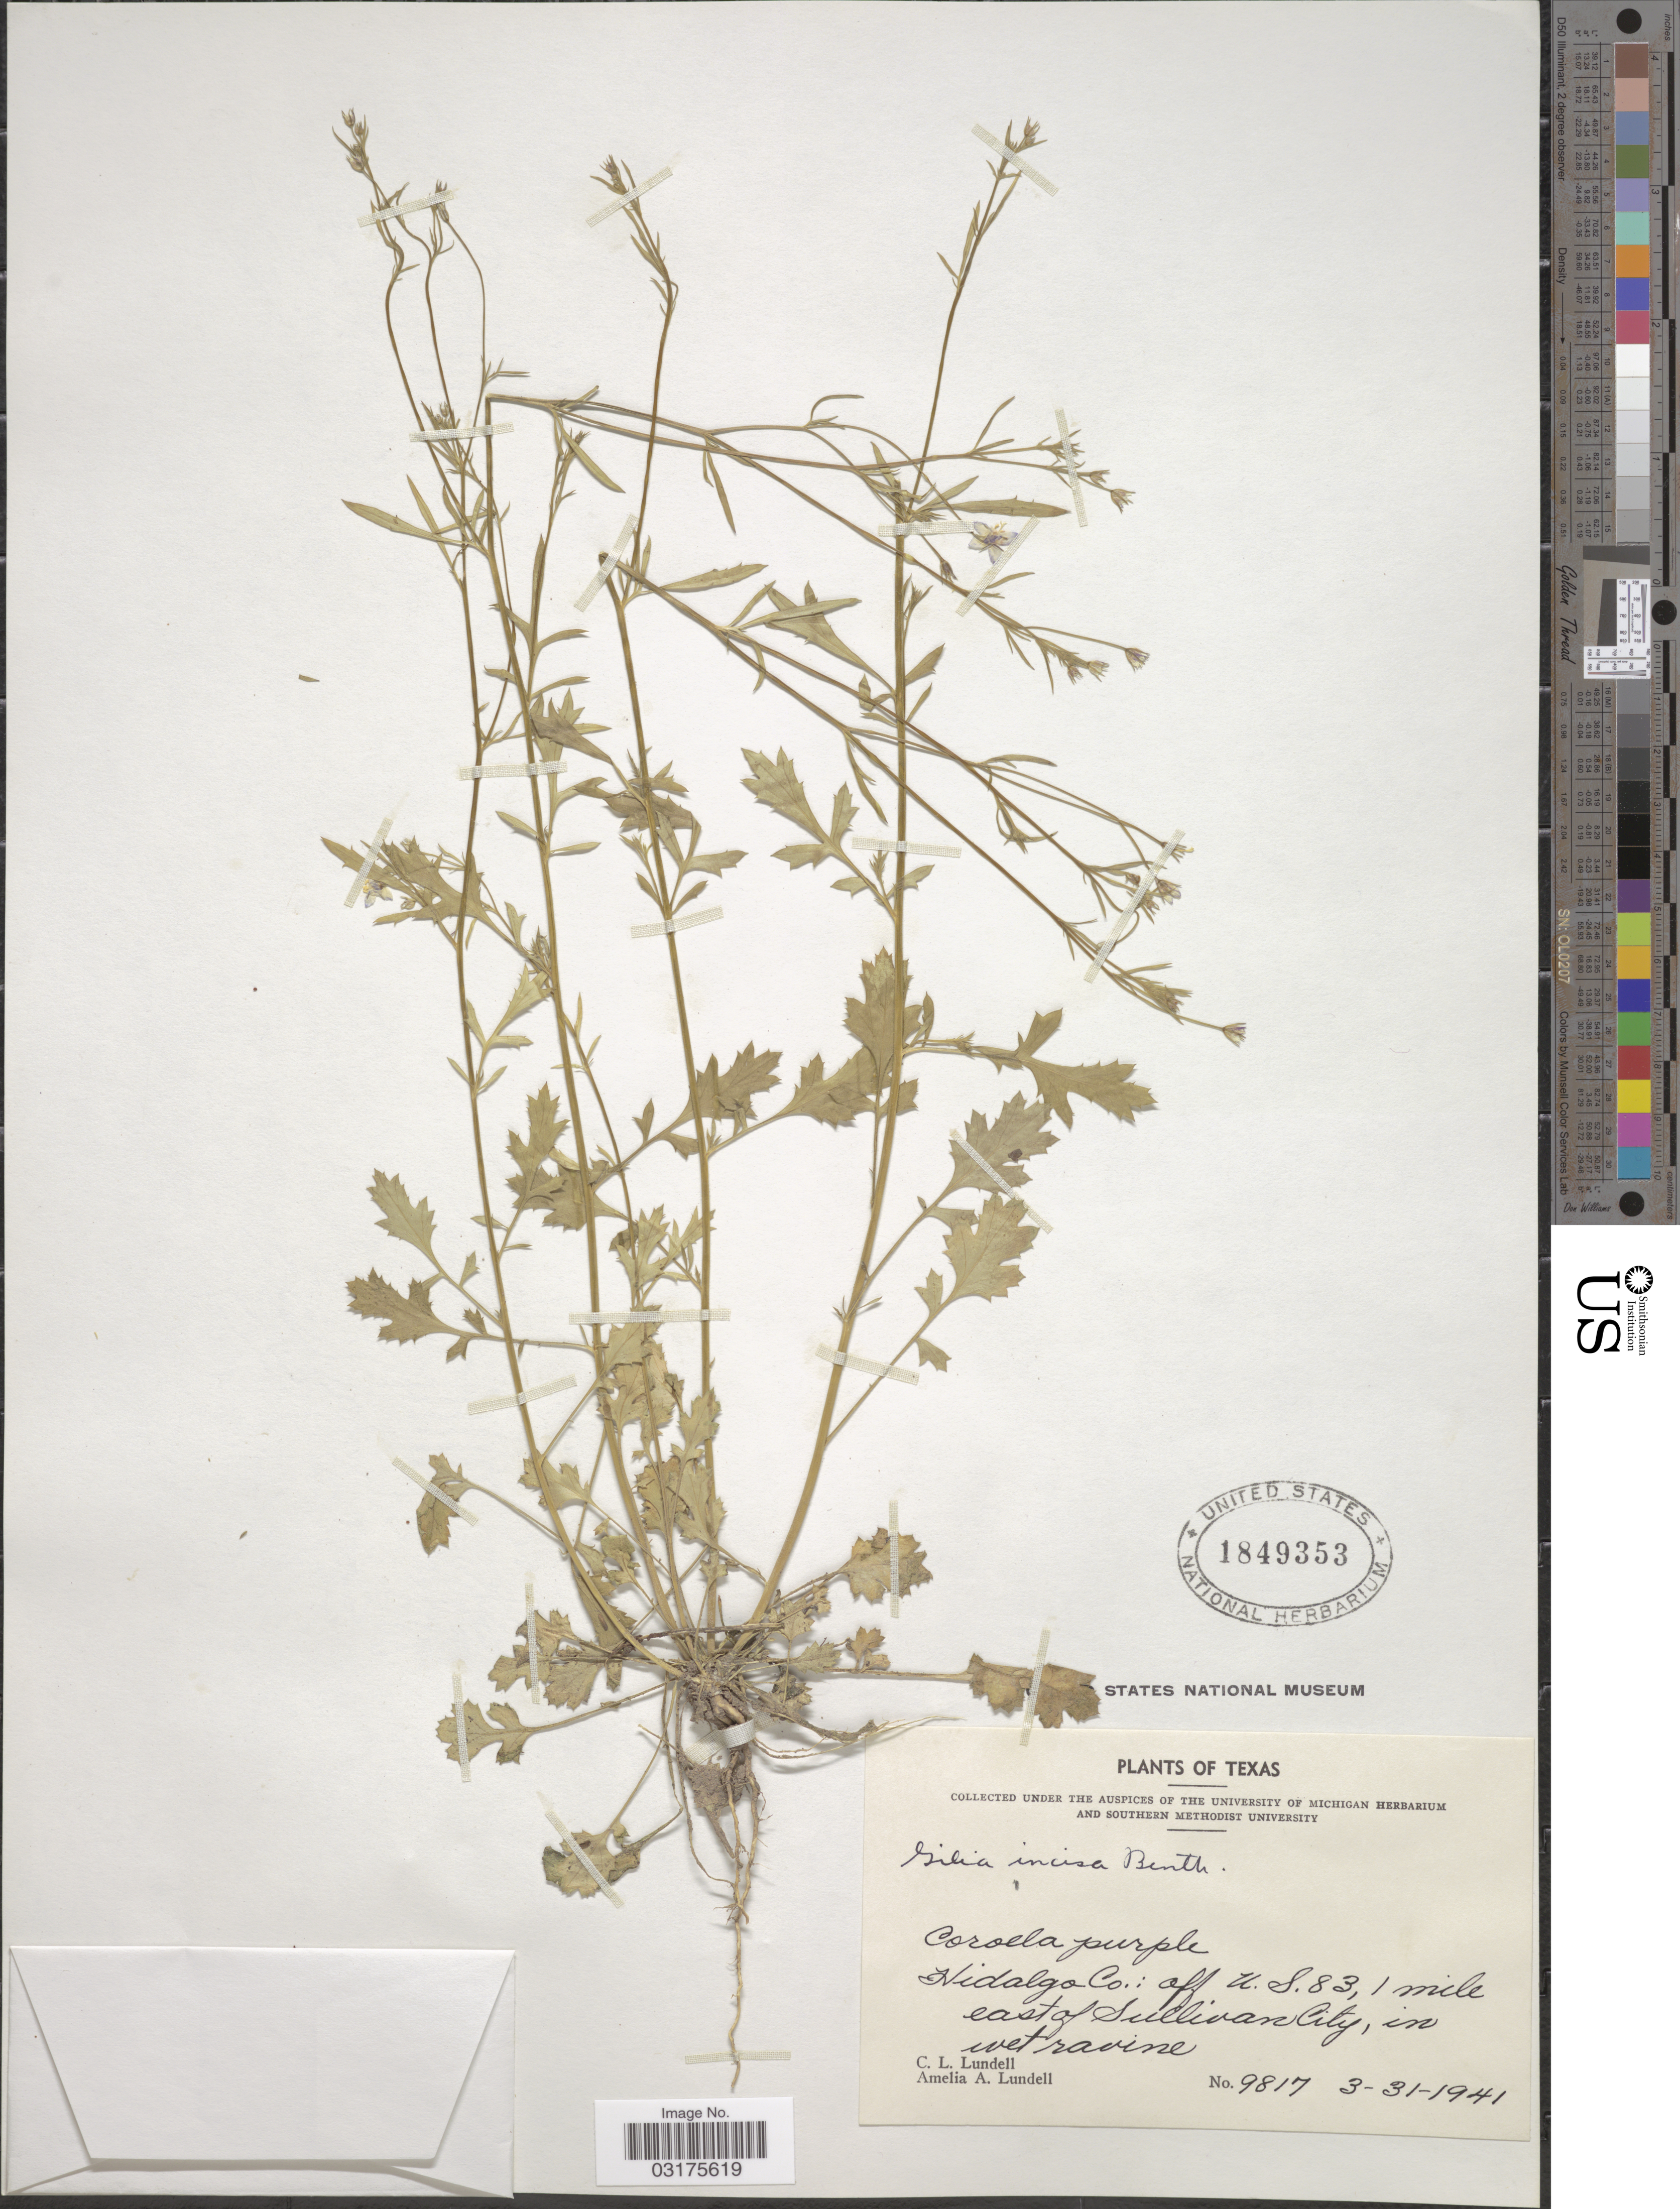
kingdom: Plantae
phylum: Tracheophyta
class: Magnoliopsida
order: Ericales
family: Polemoniaceae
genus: Giliastrum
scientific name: Giliastrum incisum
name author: (Benth.) J.M. Porter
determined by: Strong, Mark T., (BOT), Smithsonian Institution - National Museum of Natural History (UNITED STATES)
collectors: C. L. Lundell & A. A. Lundell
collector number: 9817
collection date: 1941-03-31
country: United States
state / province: Texas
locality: Hidalgo Co.: off U.S. 83, 1 mile east of Sullivan City, in wet ravine.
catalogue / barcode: US 1849353